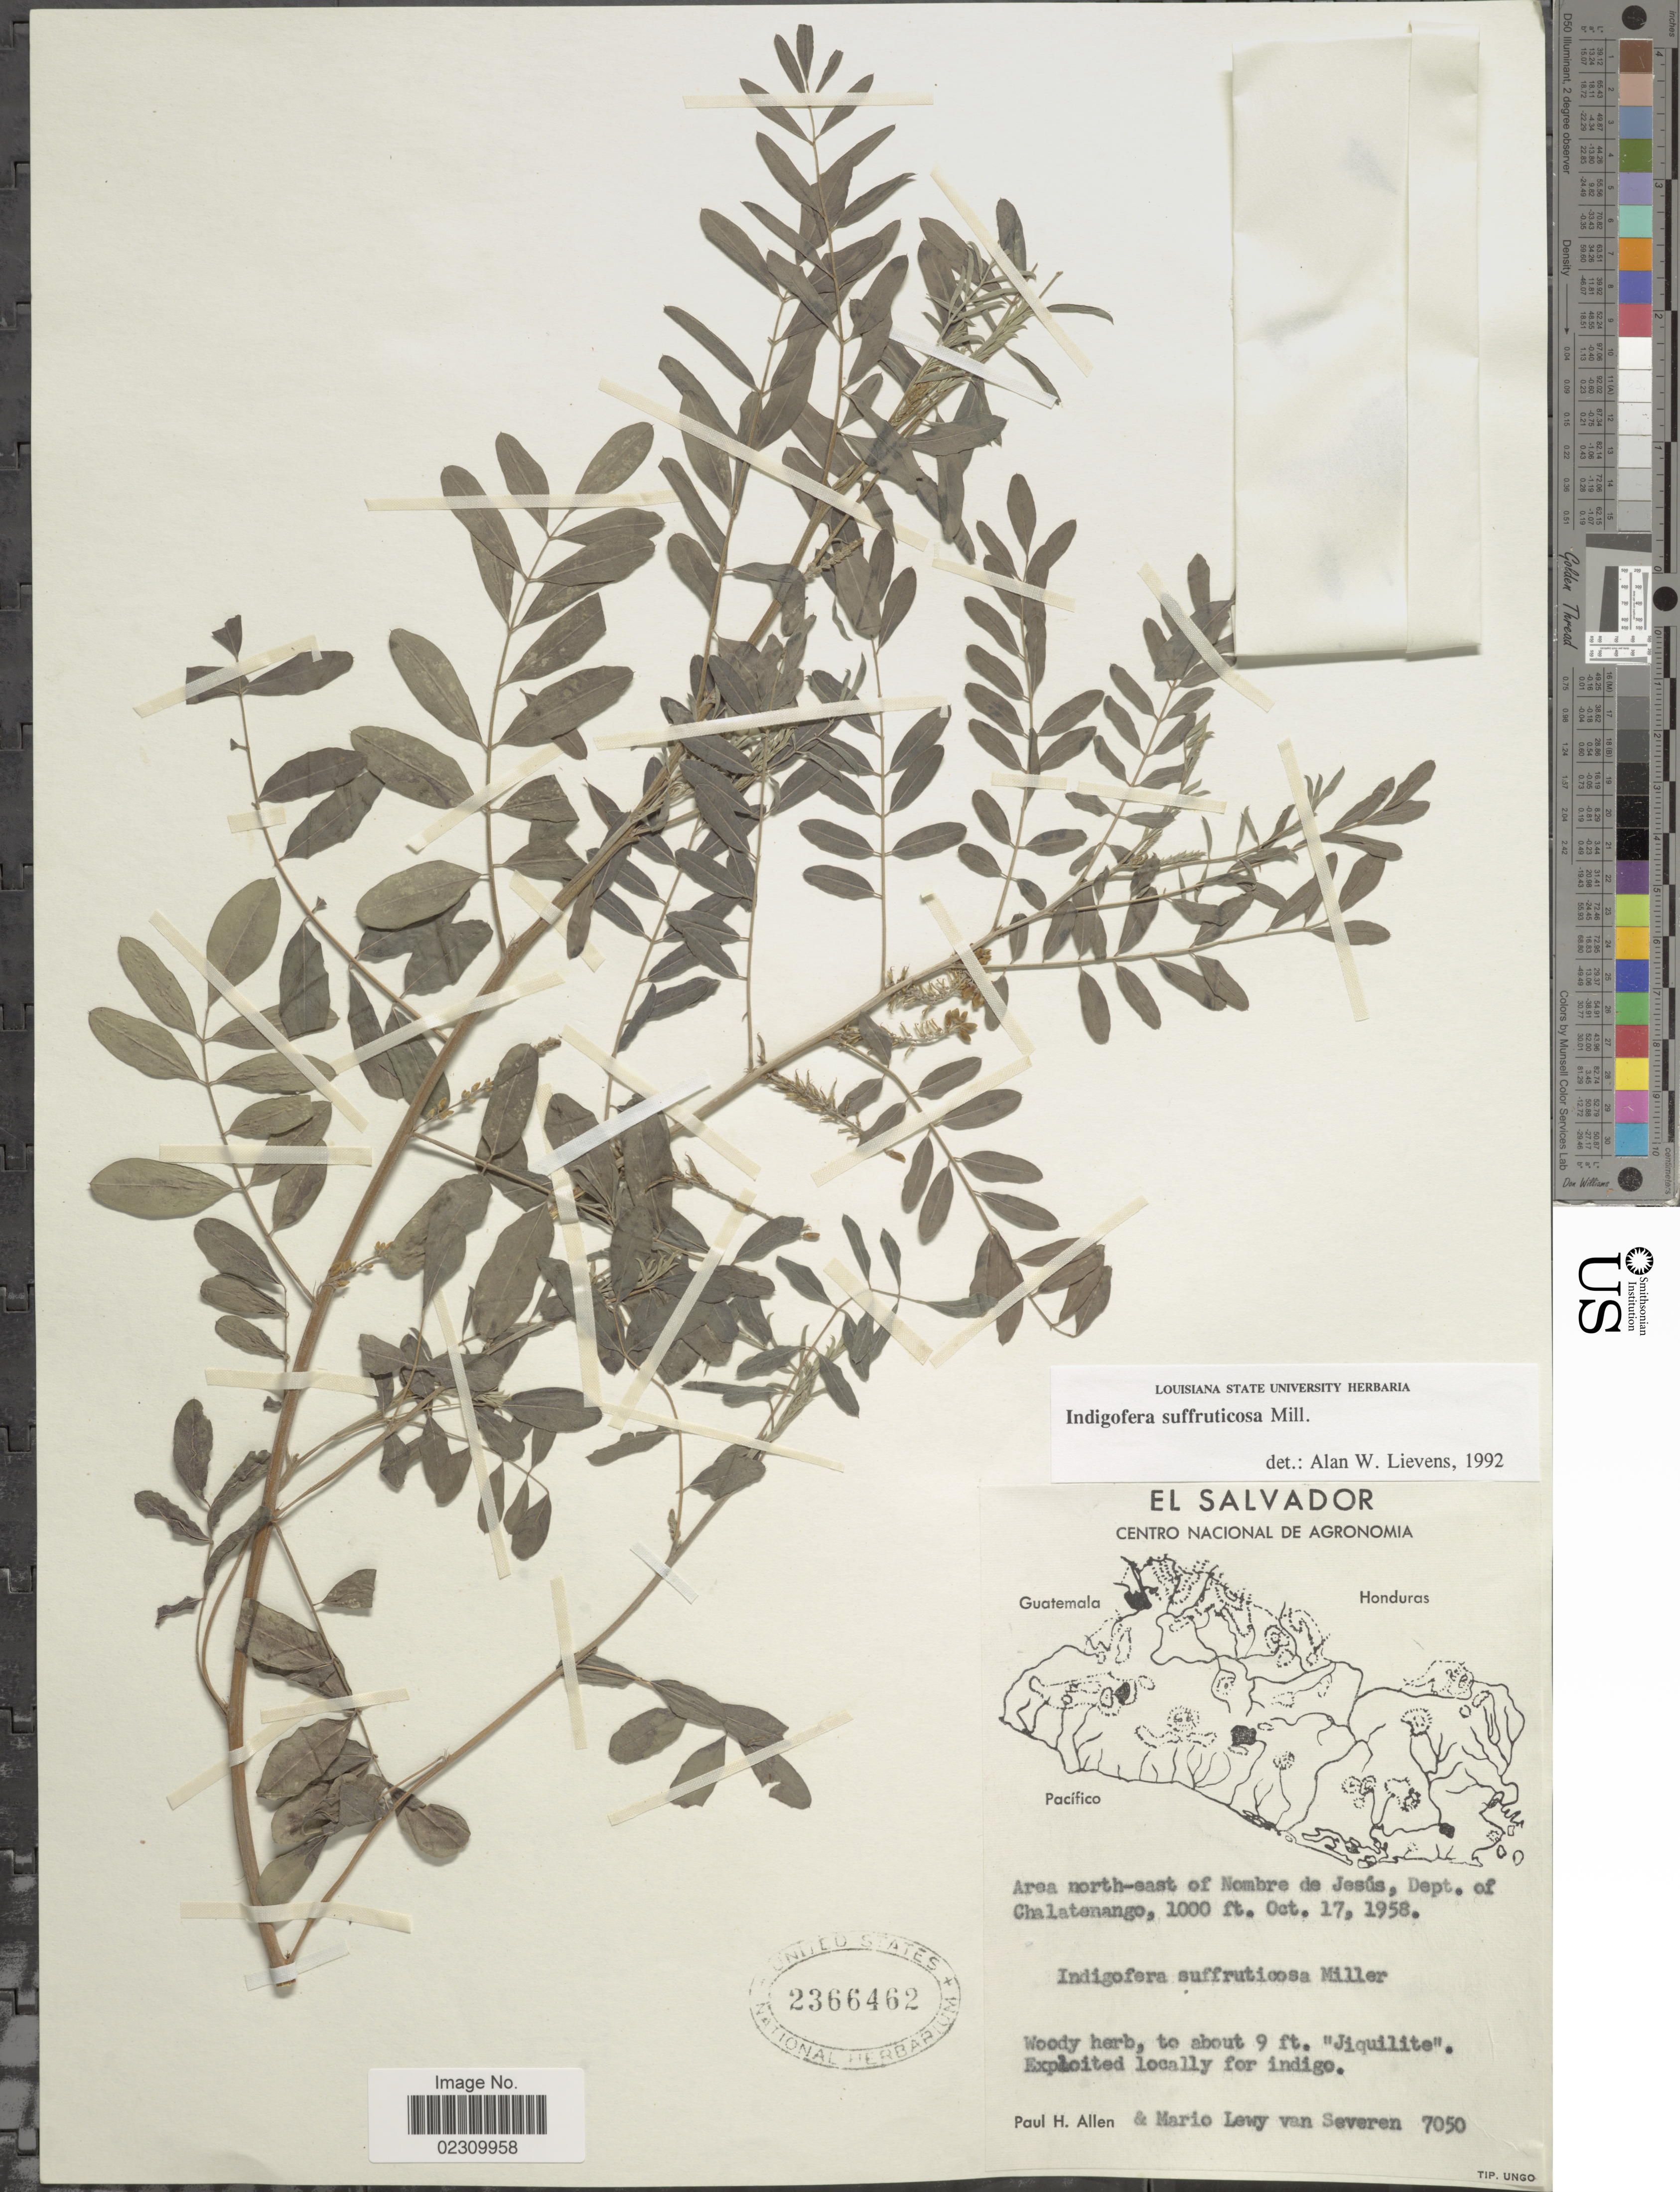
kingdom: Plantae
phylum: Tracheophyta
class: Magnoliopsida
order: Fabales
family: Fabaceae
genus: Indigofera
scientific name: Indigofera suffruticosa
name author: Mill.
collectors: P. H. Allen & M. Van Severen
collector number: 7050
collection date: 1958-10-17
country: El Salvador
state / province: Chalatenango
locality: Area north-east of Nombre de Jesus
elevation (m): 305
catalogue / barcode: US 2366462